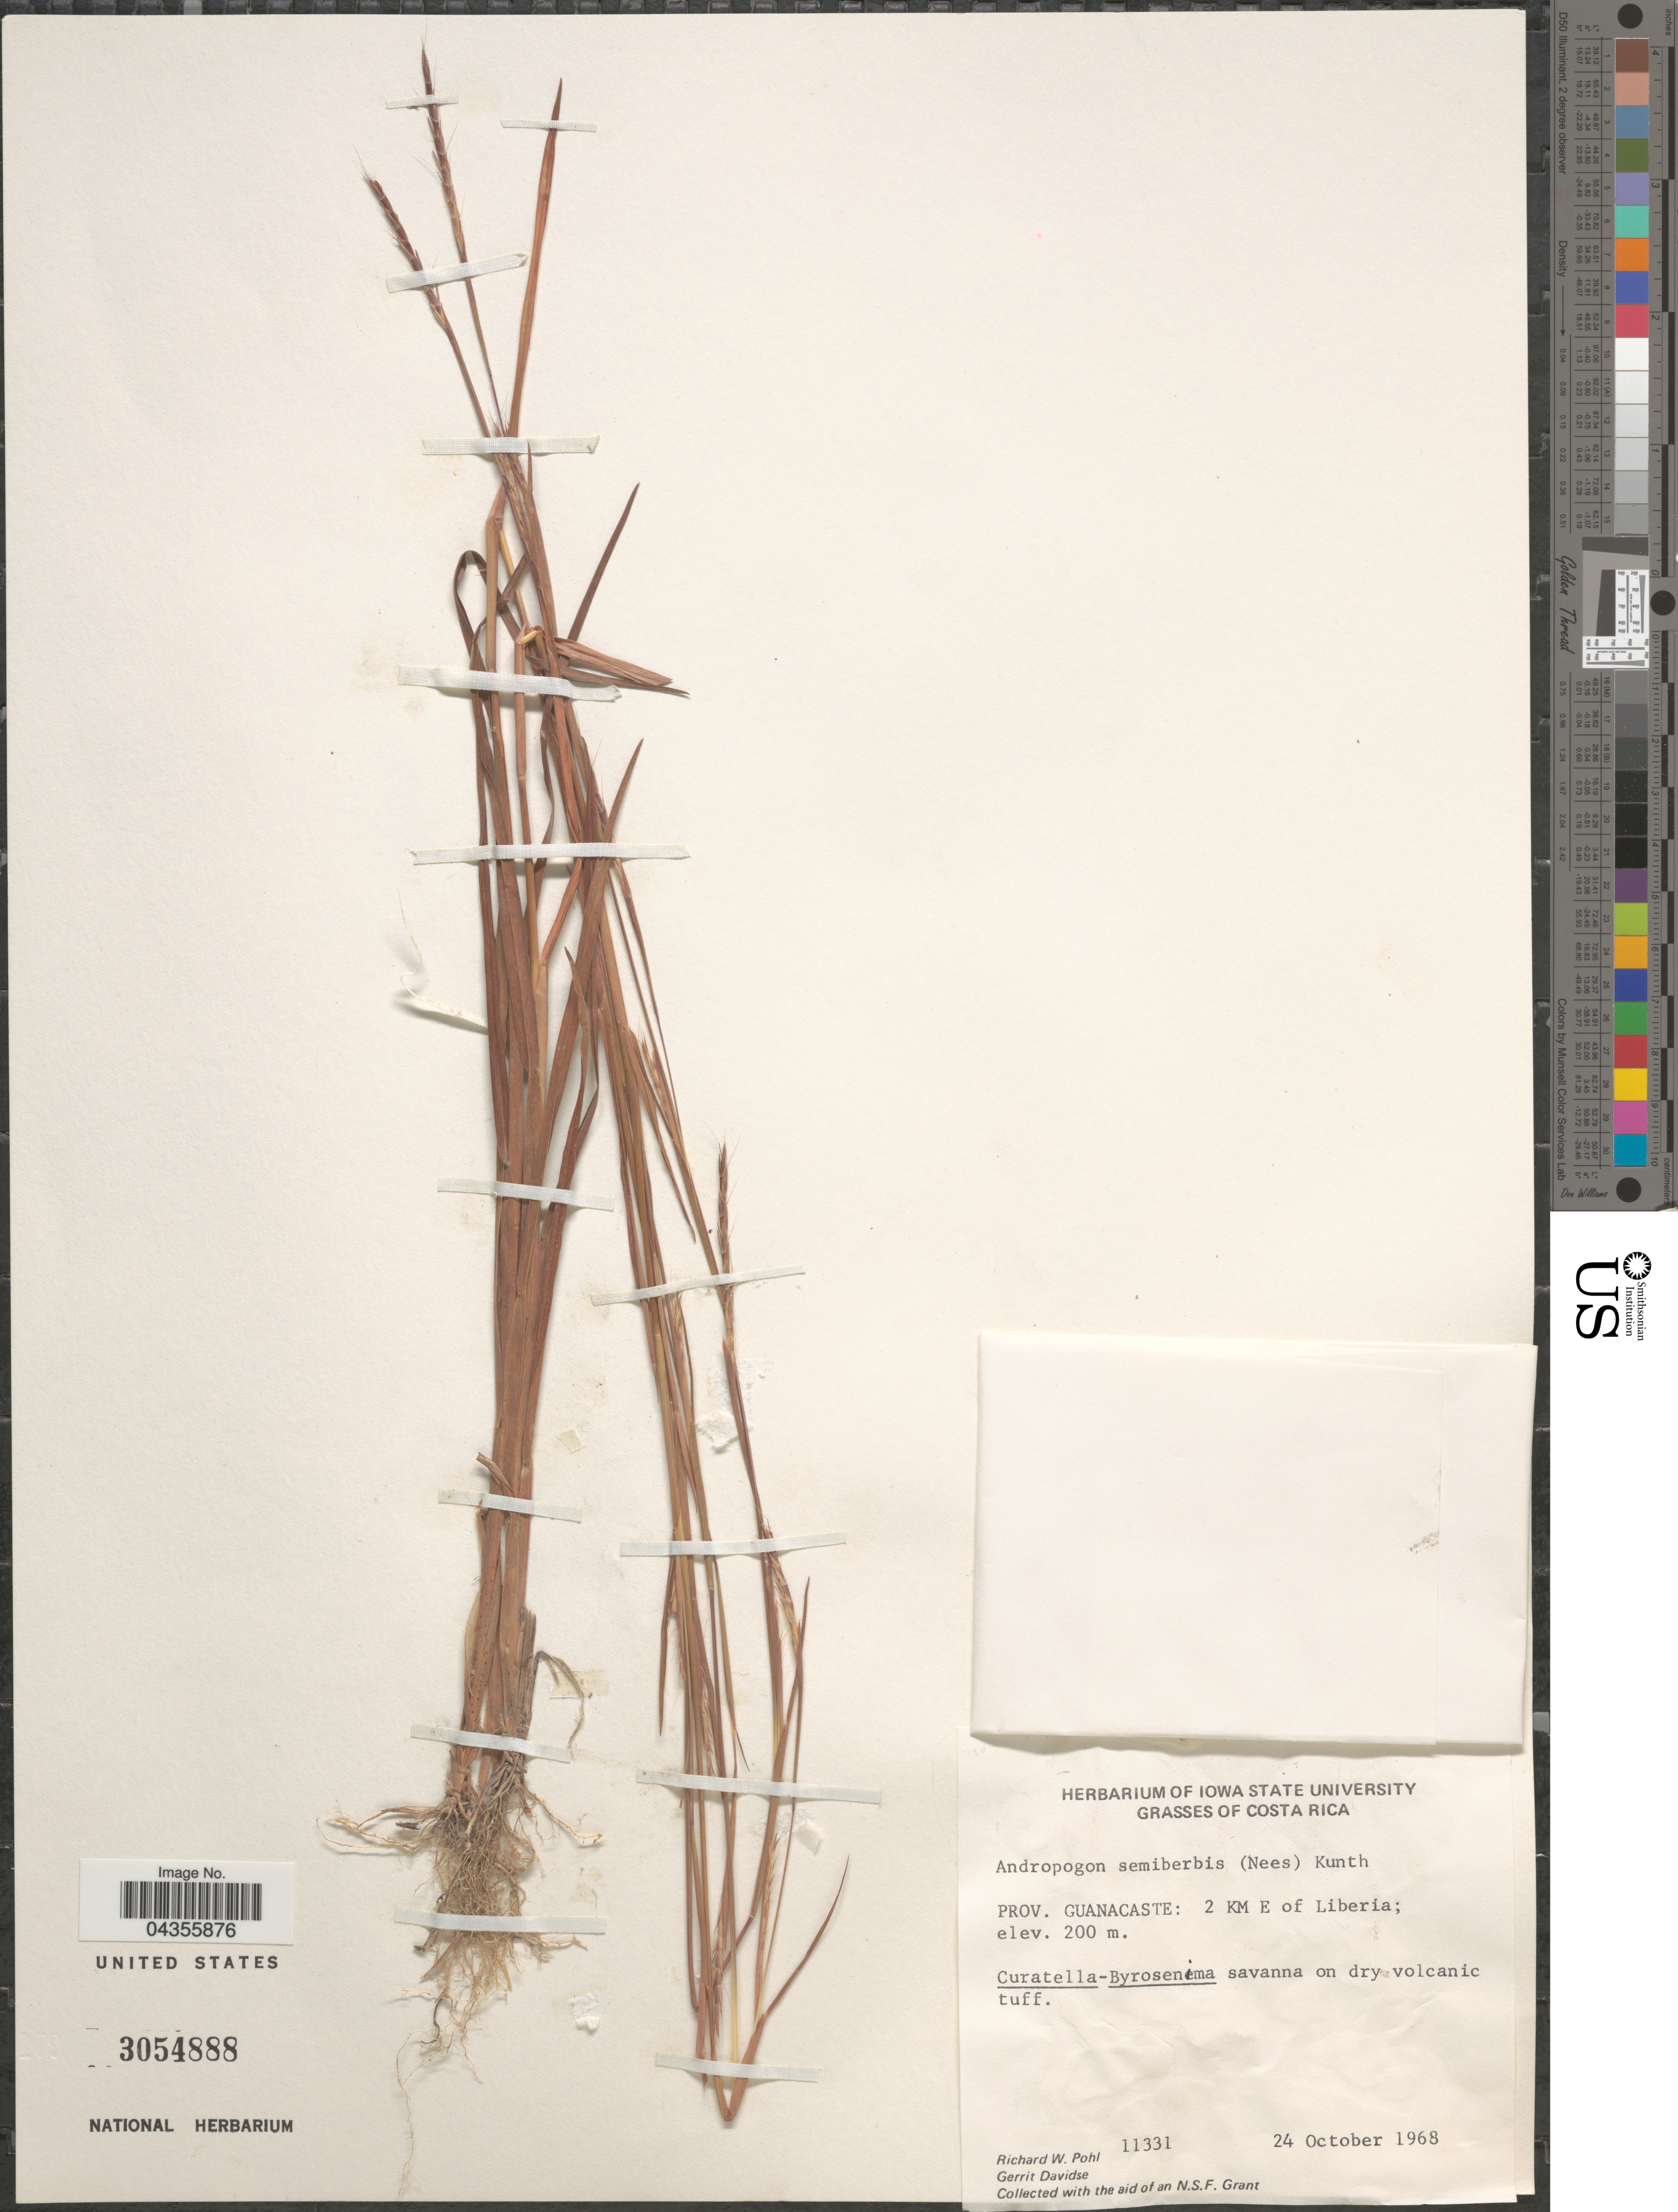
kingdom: Plantae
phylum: Tracheophyta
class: Liliopsida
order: Poales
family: Poaceae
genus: Schizachyrium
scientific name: Schizachyrium sanguineum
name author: (Retz.) Alston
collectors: R. W. Pohl & G. Davidse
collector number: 11331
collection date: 1968-10-24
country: Costa Rica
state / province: Guanacaste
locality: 2 KM E of Liberia.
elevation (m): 200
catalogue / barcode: US 3054888